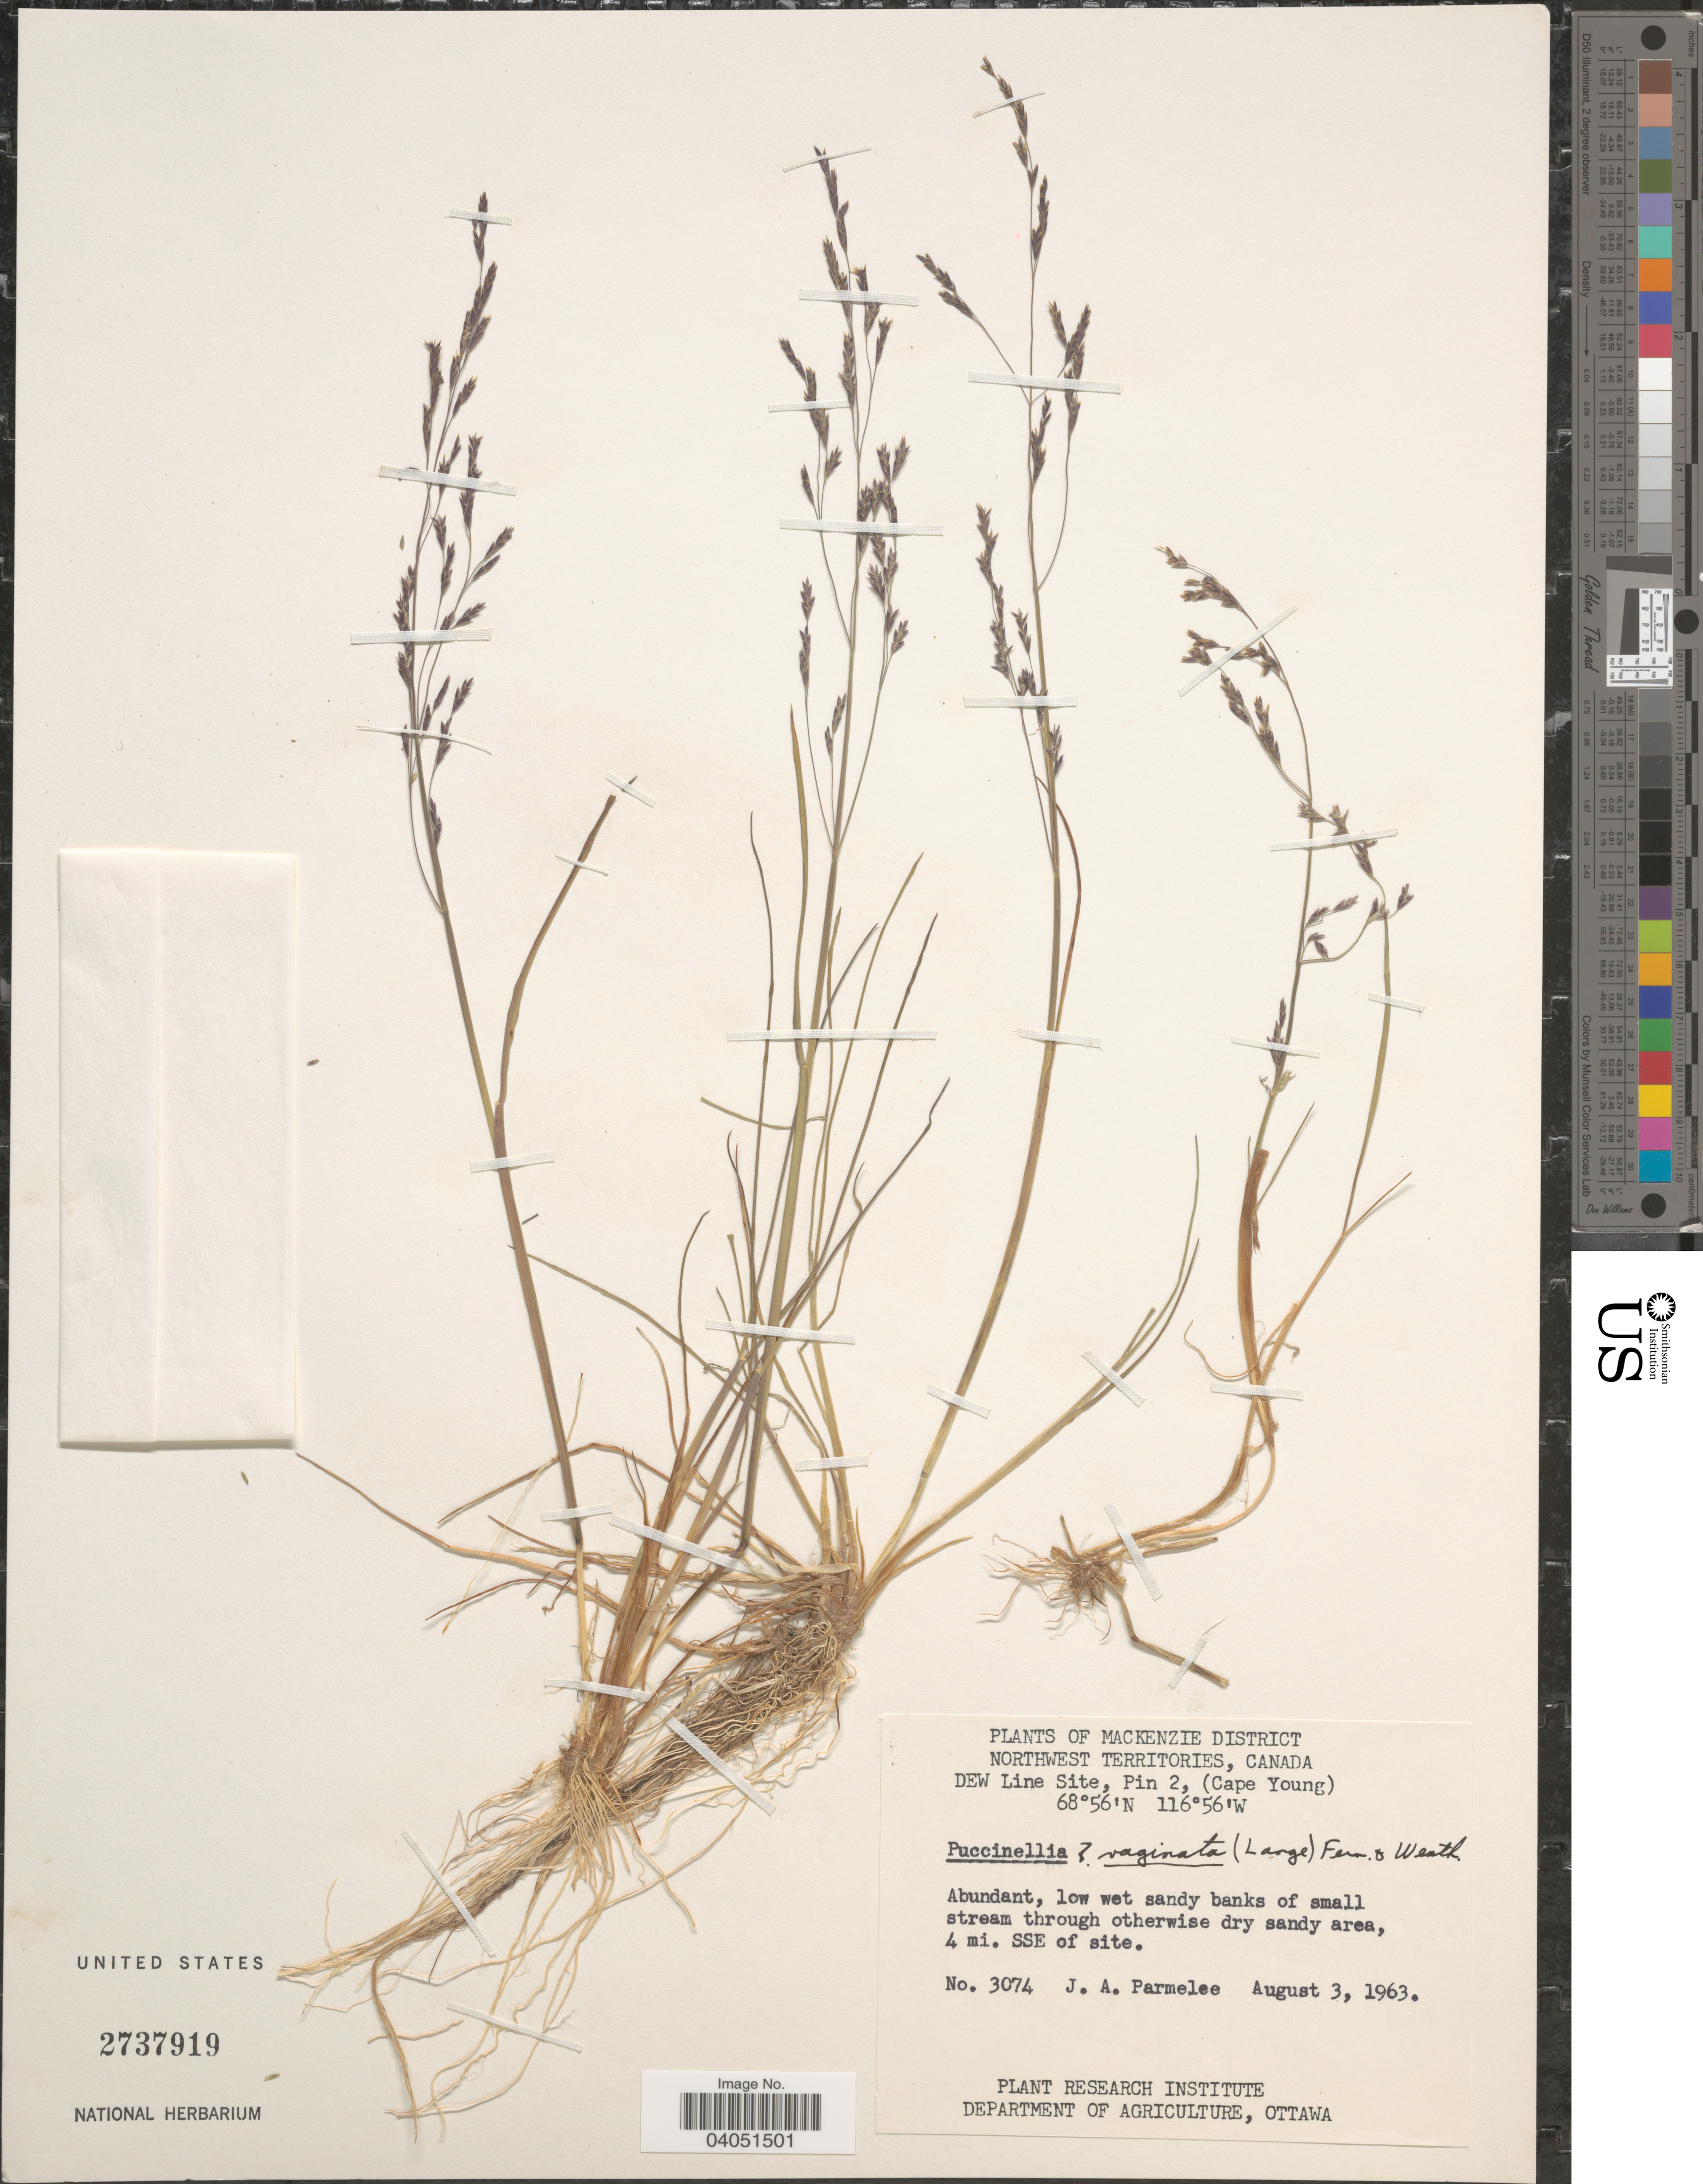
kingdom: Plantae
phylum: Tracheophyta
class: Liliopsida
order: Poales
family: Poaceae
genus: Puccinellia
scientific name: Puccinellia vaginata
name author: (Lange) Fernald & Weath.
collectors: J. A. Parmelee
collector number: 3074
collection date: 1963-08-03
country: Canada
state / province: Northwest Territories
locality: Mackenzie District. Dew Line Site, Pin 2, (Cape Young). Low wet sandy banks of small stream through otherwise dry sandy area, 4 mi. SSE of site.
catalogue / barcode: US 2737919